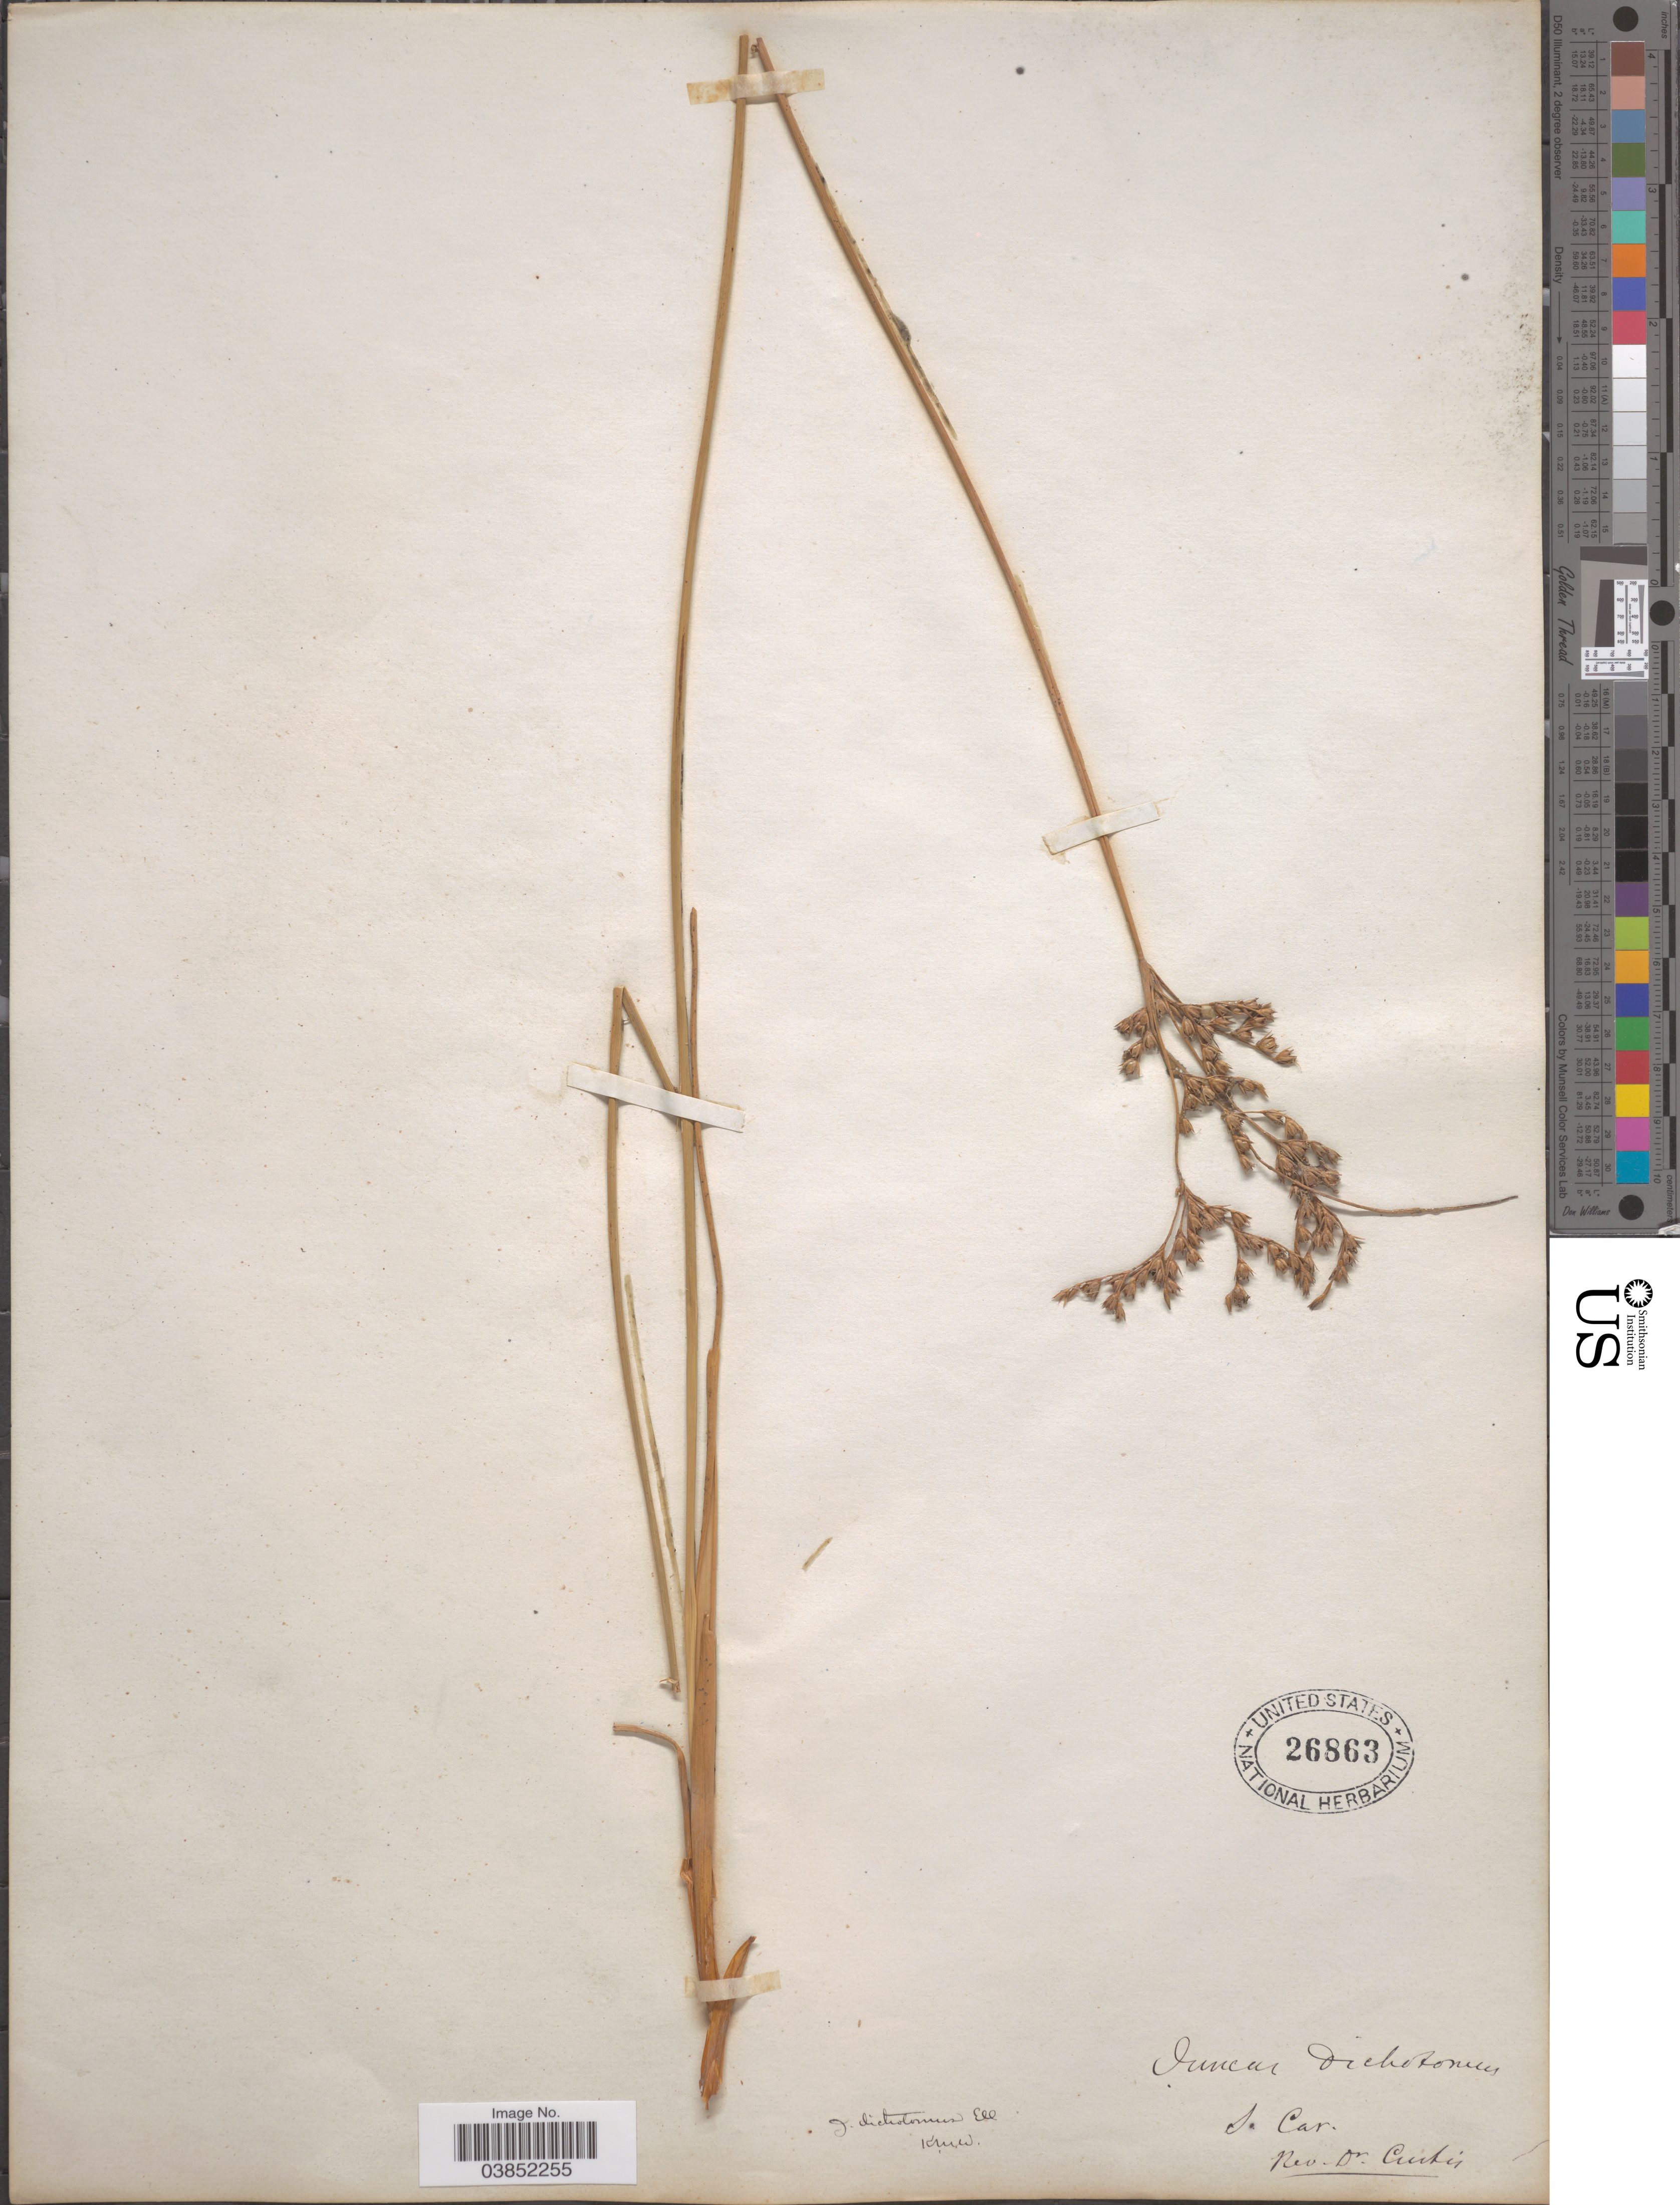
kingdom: Plantae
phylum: Tracheophyta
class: Liliopsida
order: Poales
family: Juncaceae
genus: Juncus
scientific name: Juncus dichotomus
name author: Elliott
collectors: Rev. Dr. Curtis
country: United States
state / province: South Carolina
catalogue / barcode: US 26863